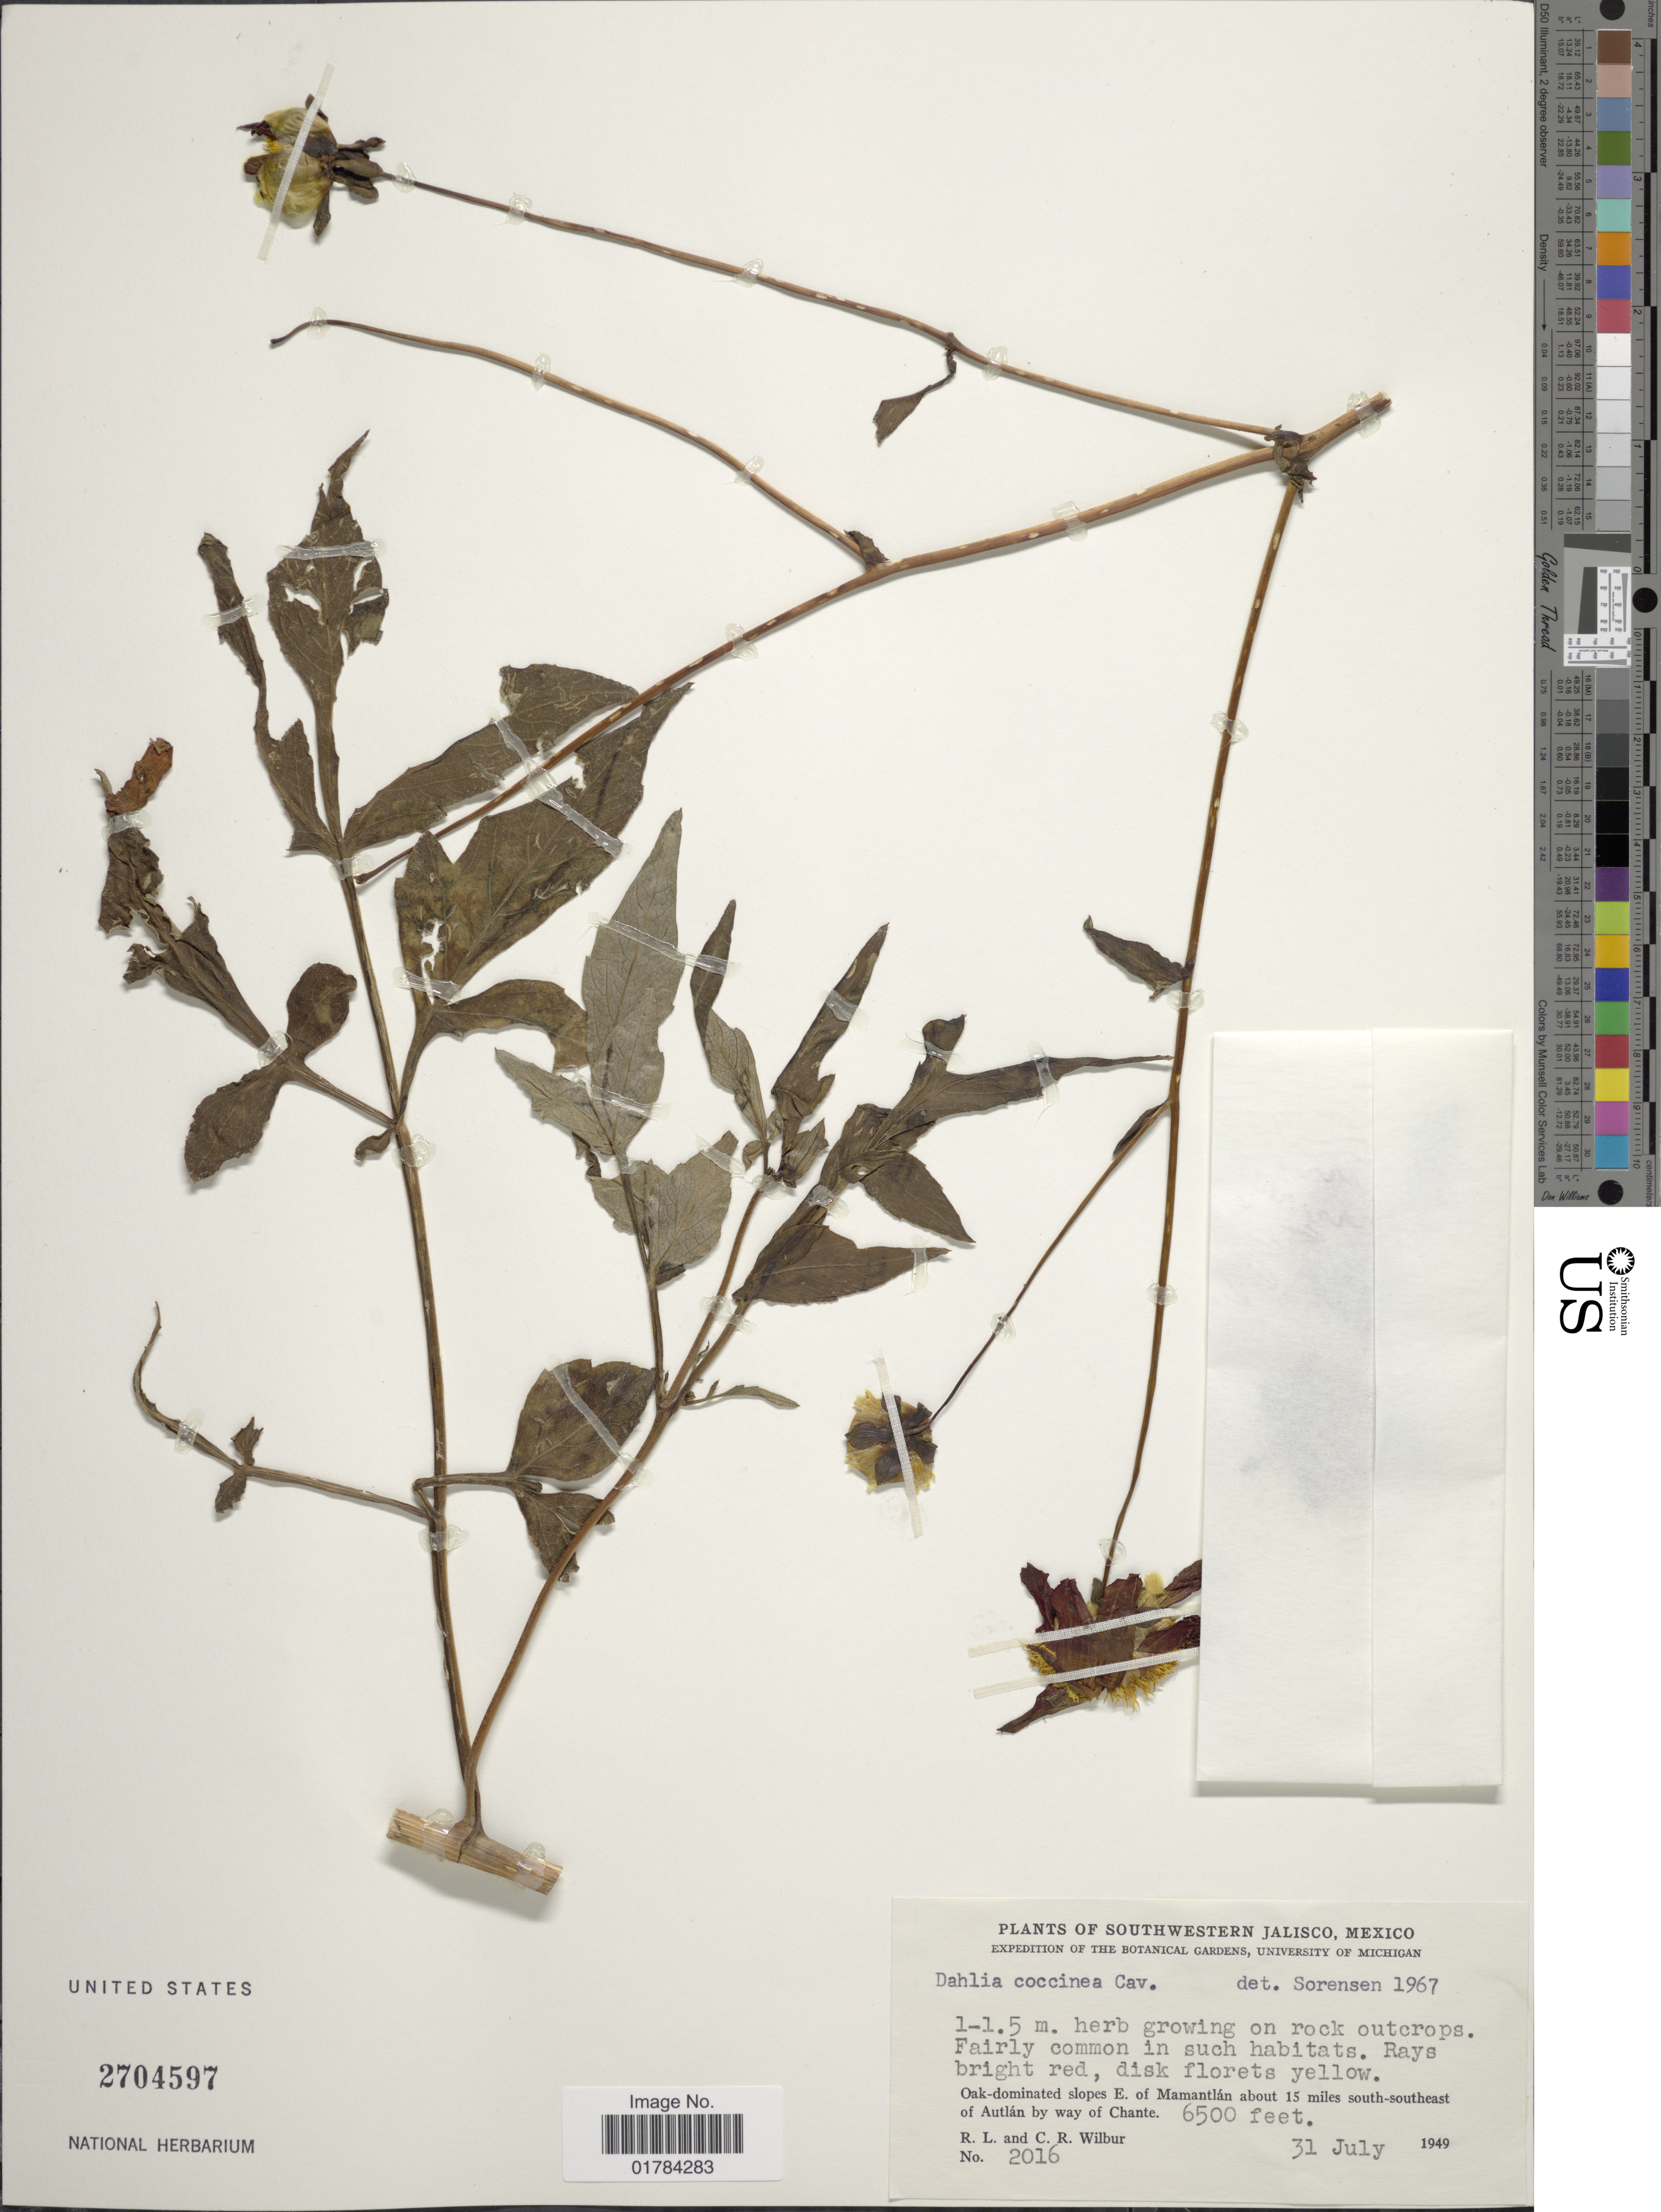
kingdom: Plantae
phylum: Tracheophyta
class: Magnoliopsida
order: Asterales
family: Asteraceae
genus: Dahlia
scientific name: Dahlia coccinea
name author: Cav.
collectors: R. L. Wilbur & R. Wilbur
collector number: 2016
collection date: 1949-07-31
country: Mexico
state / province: Jalisco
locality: Southwestern Jalisco, Oak-dominated slopes E. of Mamantlan about 15 miles south-southeast of Autlan by way of Chante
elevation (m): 1981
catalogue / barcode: US 2704597